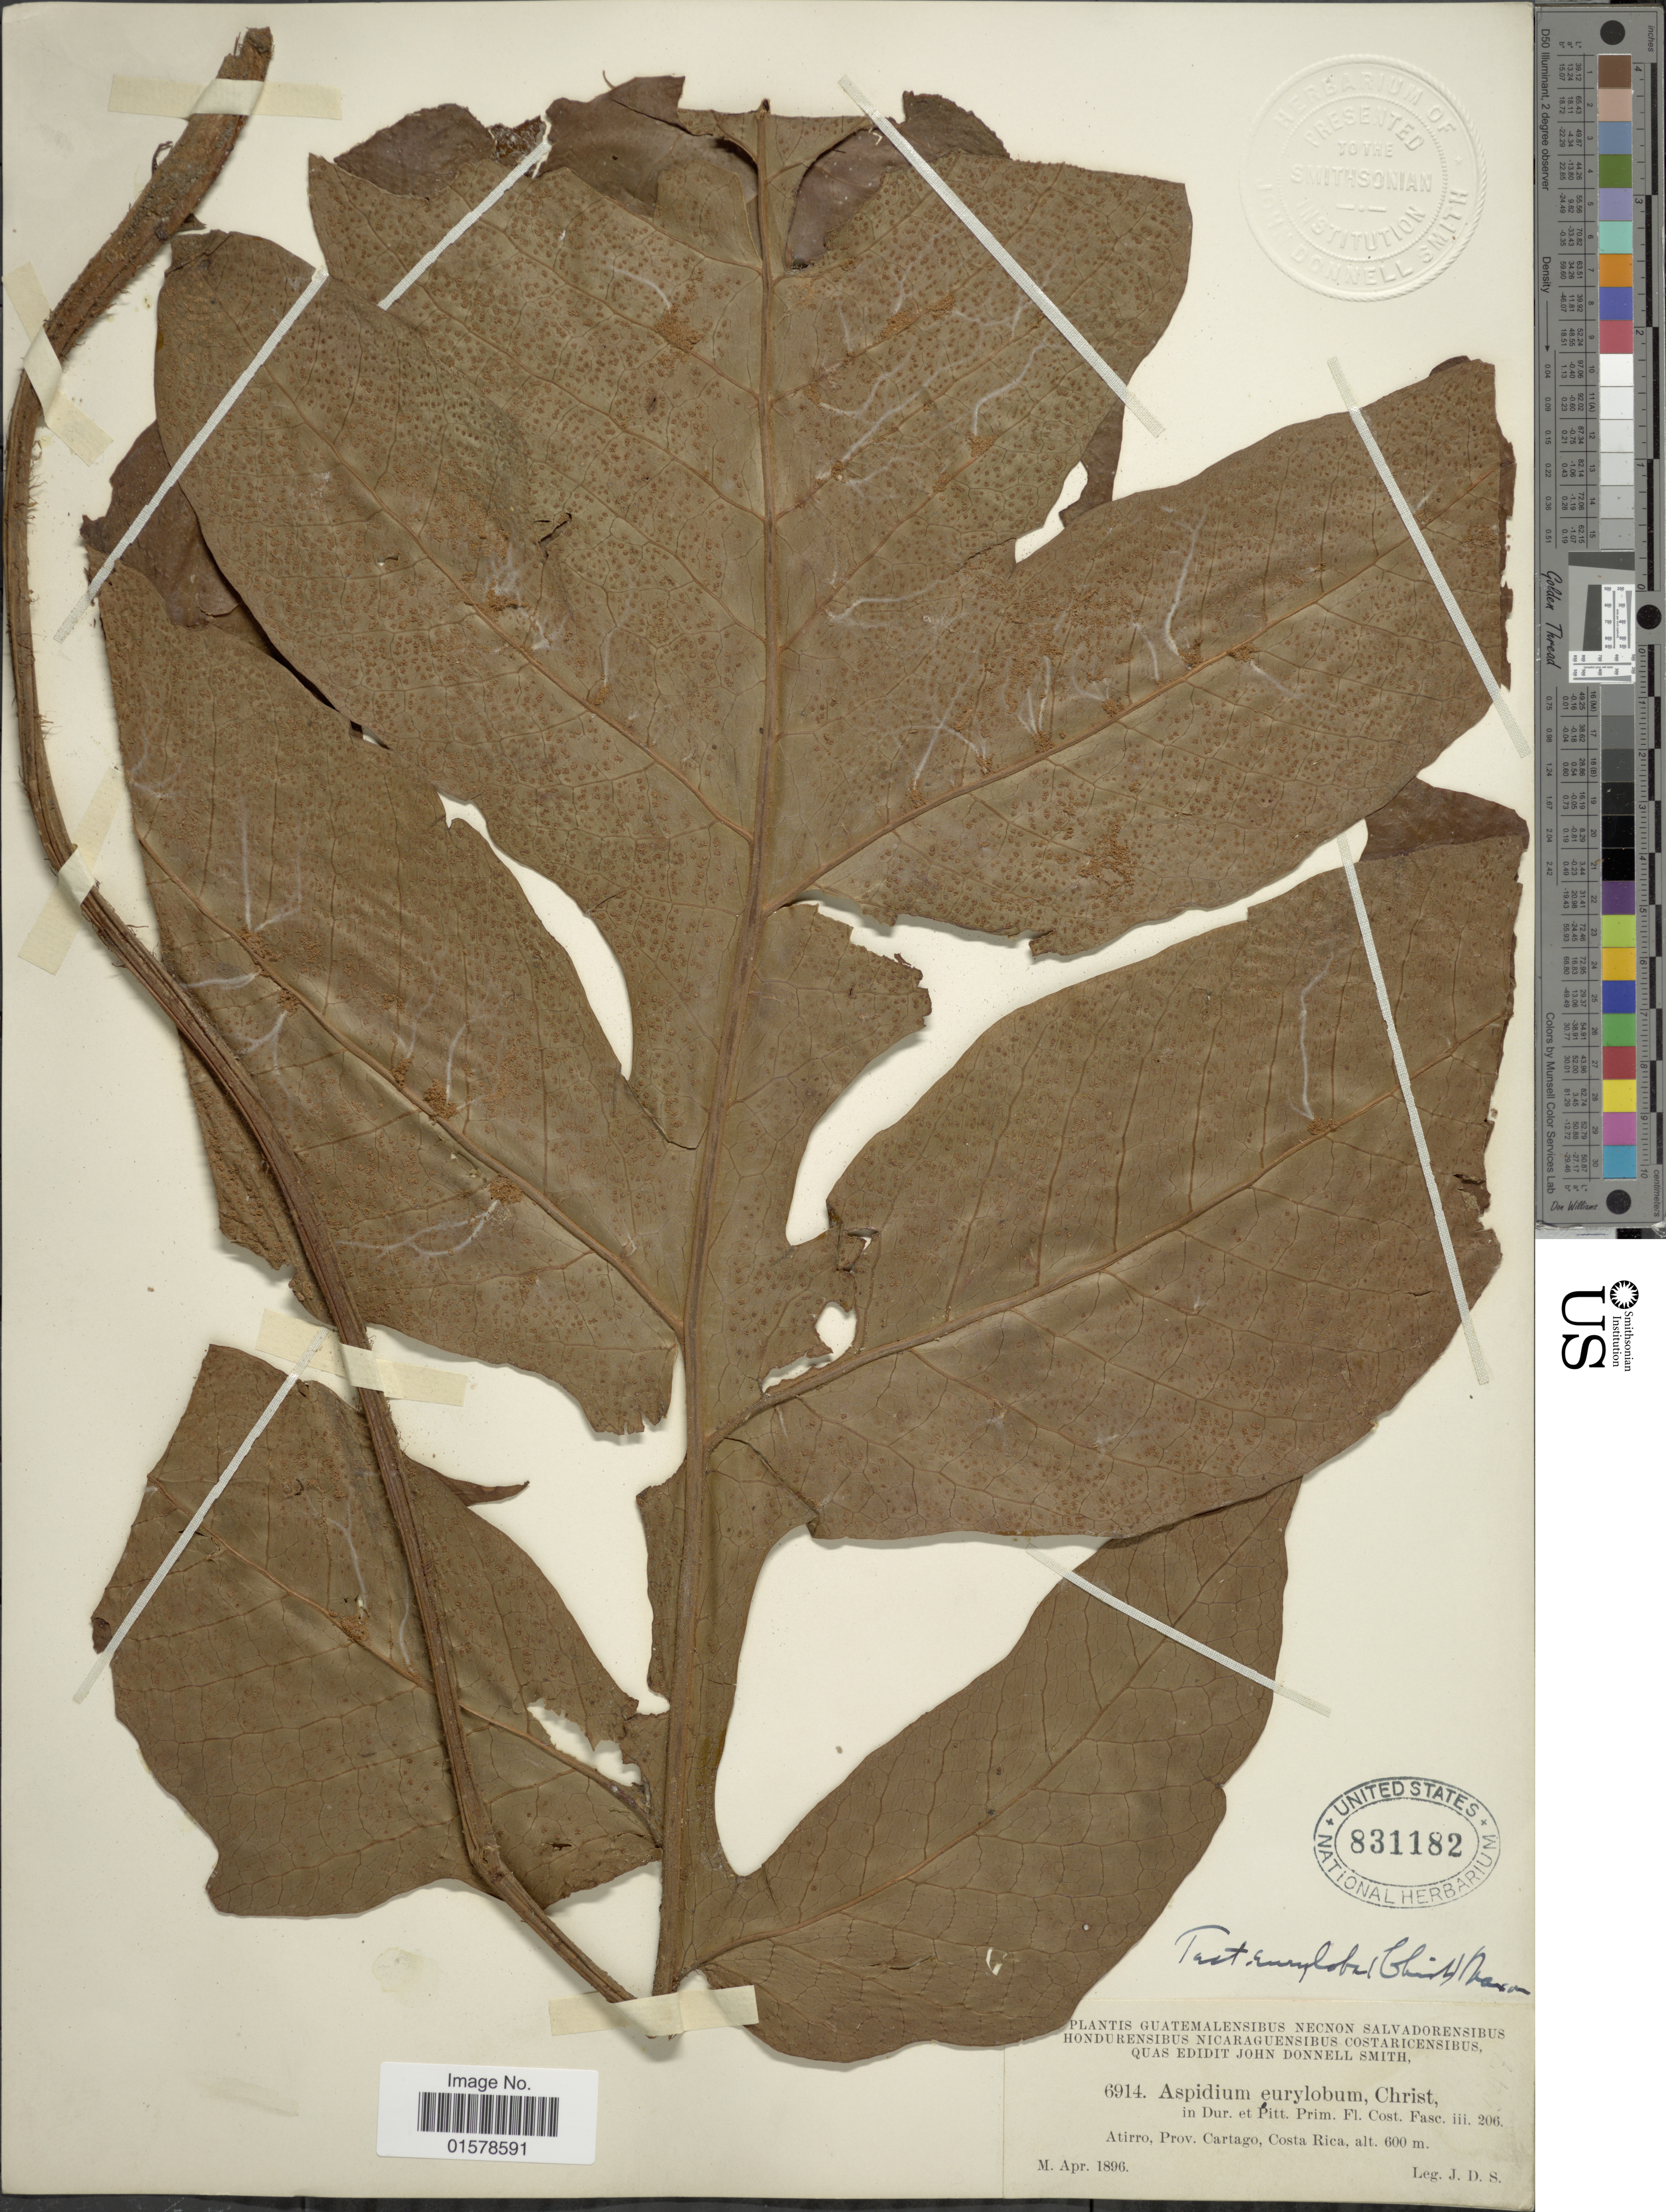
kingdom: Plantae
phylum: Tracheophyta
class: Polypodiopsida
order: Polypodiales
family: Tectariaceae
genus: Tectaria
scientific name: Tectaria nicotianifolia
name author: (Baker) C. Chr.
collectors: J. Donnell Smith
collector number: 6914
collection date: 1896-04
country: Costa Rica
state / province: Cartago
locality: Atirro, Prov. Cartago, Costa Rica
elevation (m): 600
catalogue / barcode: US 831182